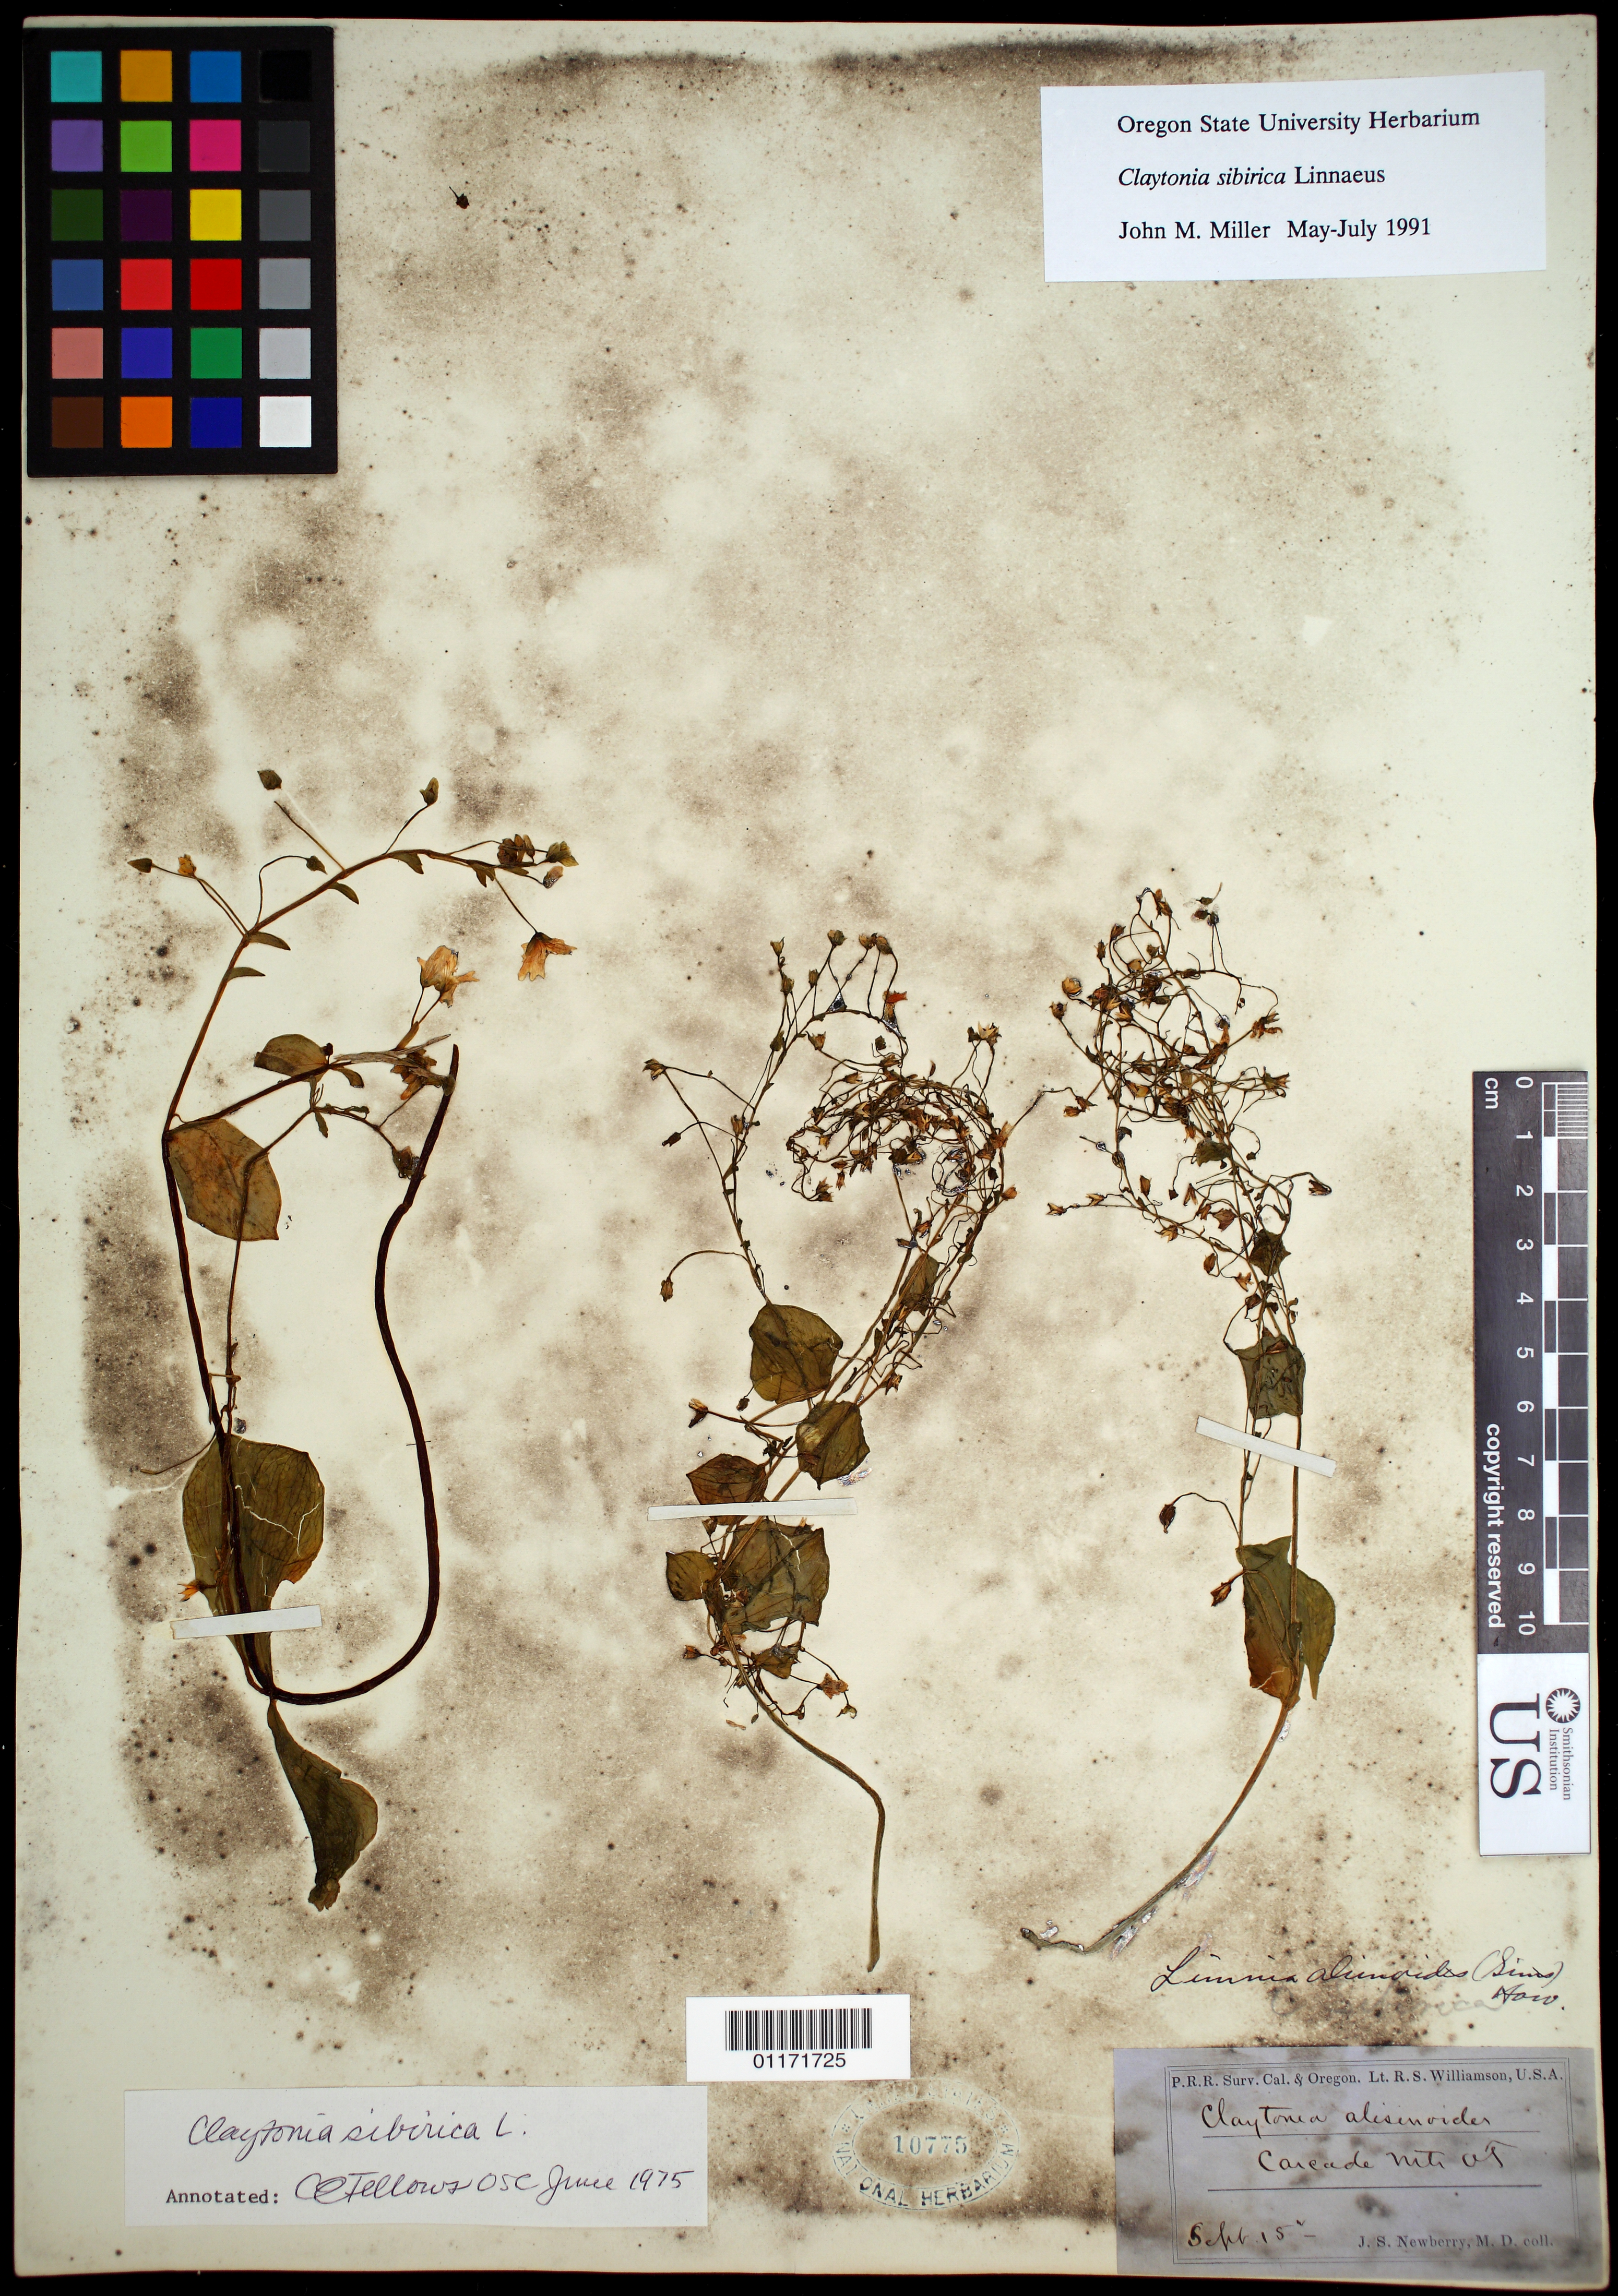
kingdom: Plantae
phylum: Tracheophyta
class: Magnoliopsida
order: Caryophyllales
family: Montiaceae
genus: Claytonia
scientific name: Claytonia sibirica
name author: L.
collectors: J. S. Newberry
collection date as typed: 15 Sept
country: United States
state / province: Oregon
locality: Cascade Mts.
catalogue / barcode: US 10775